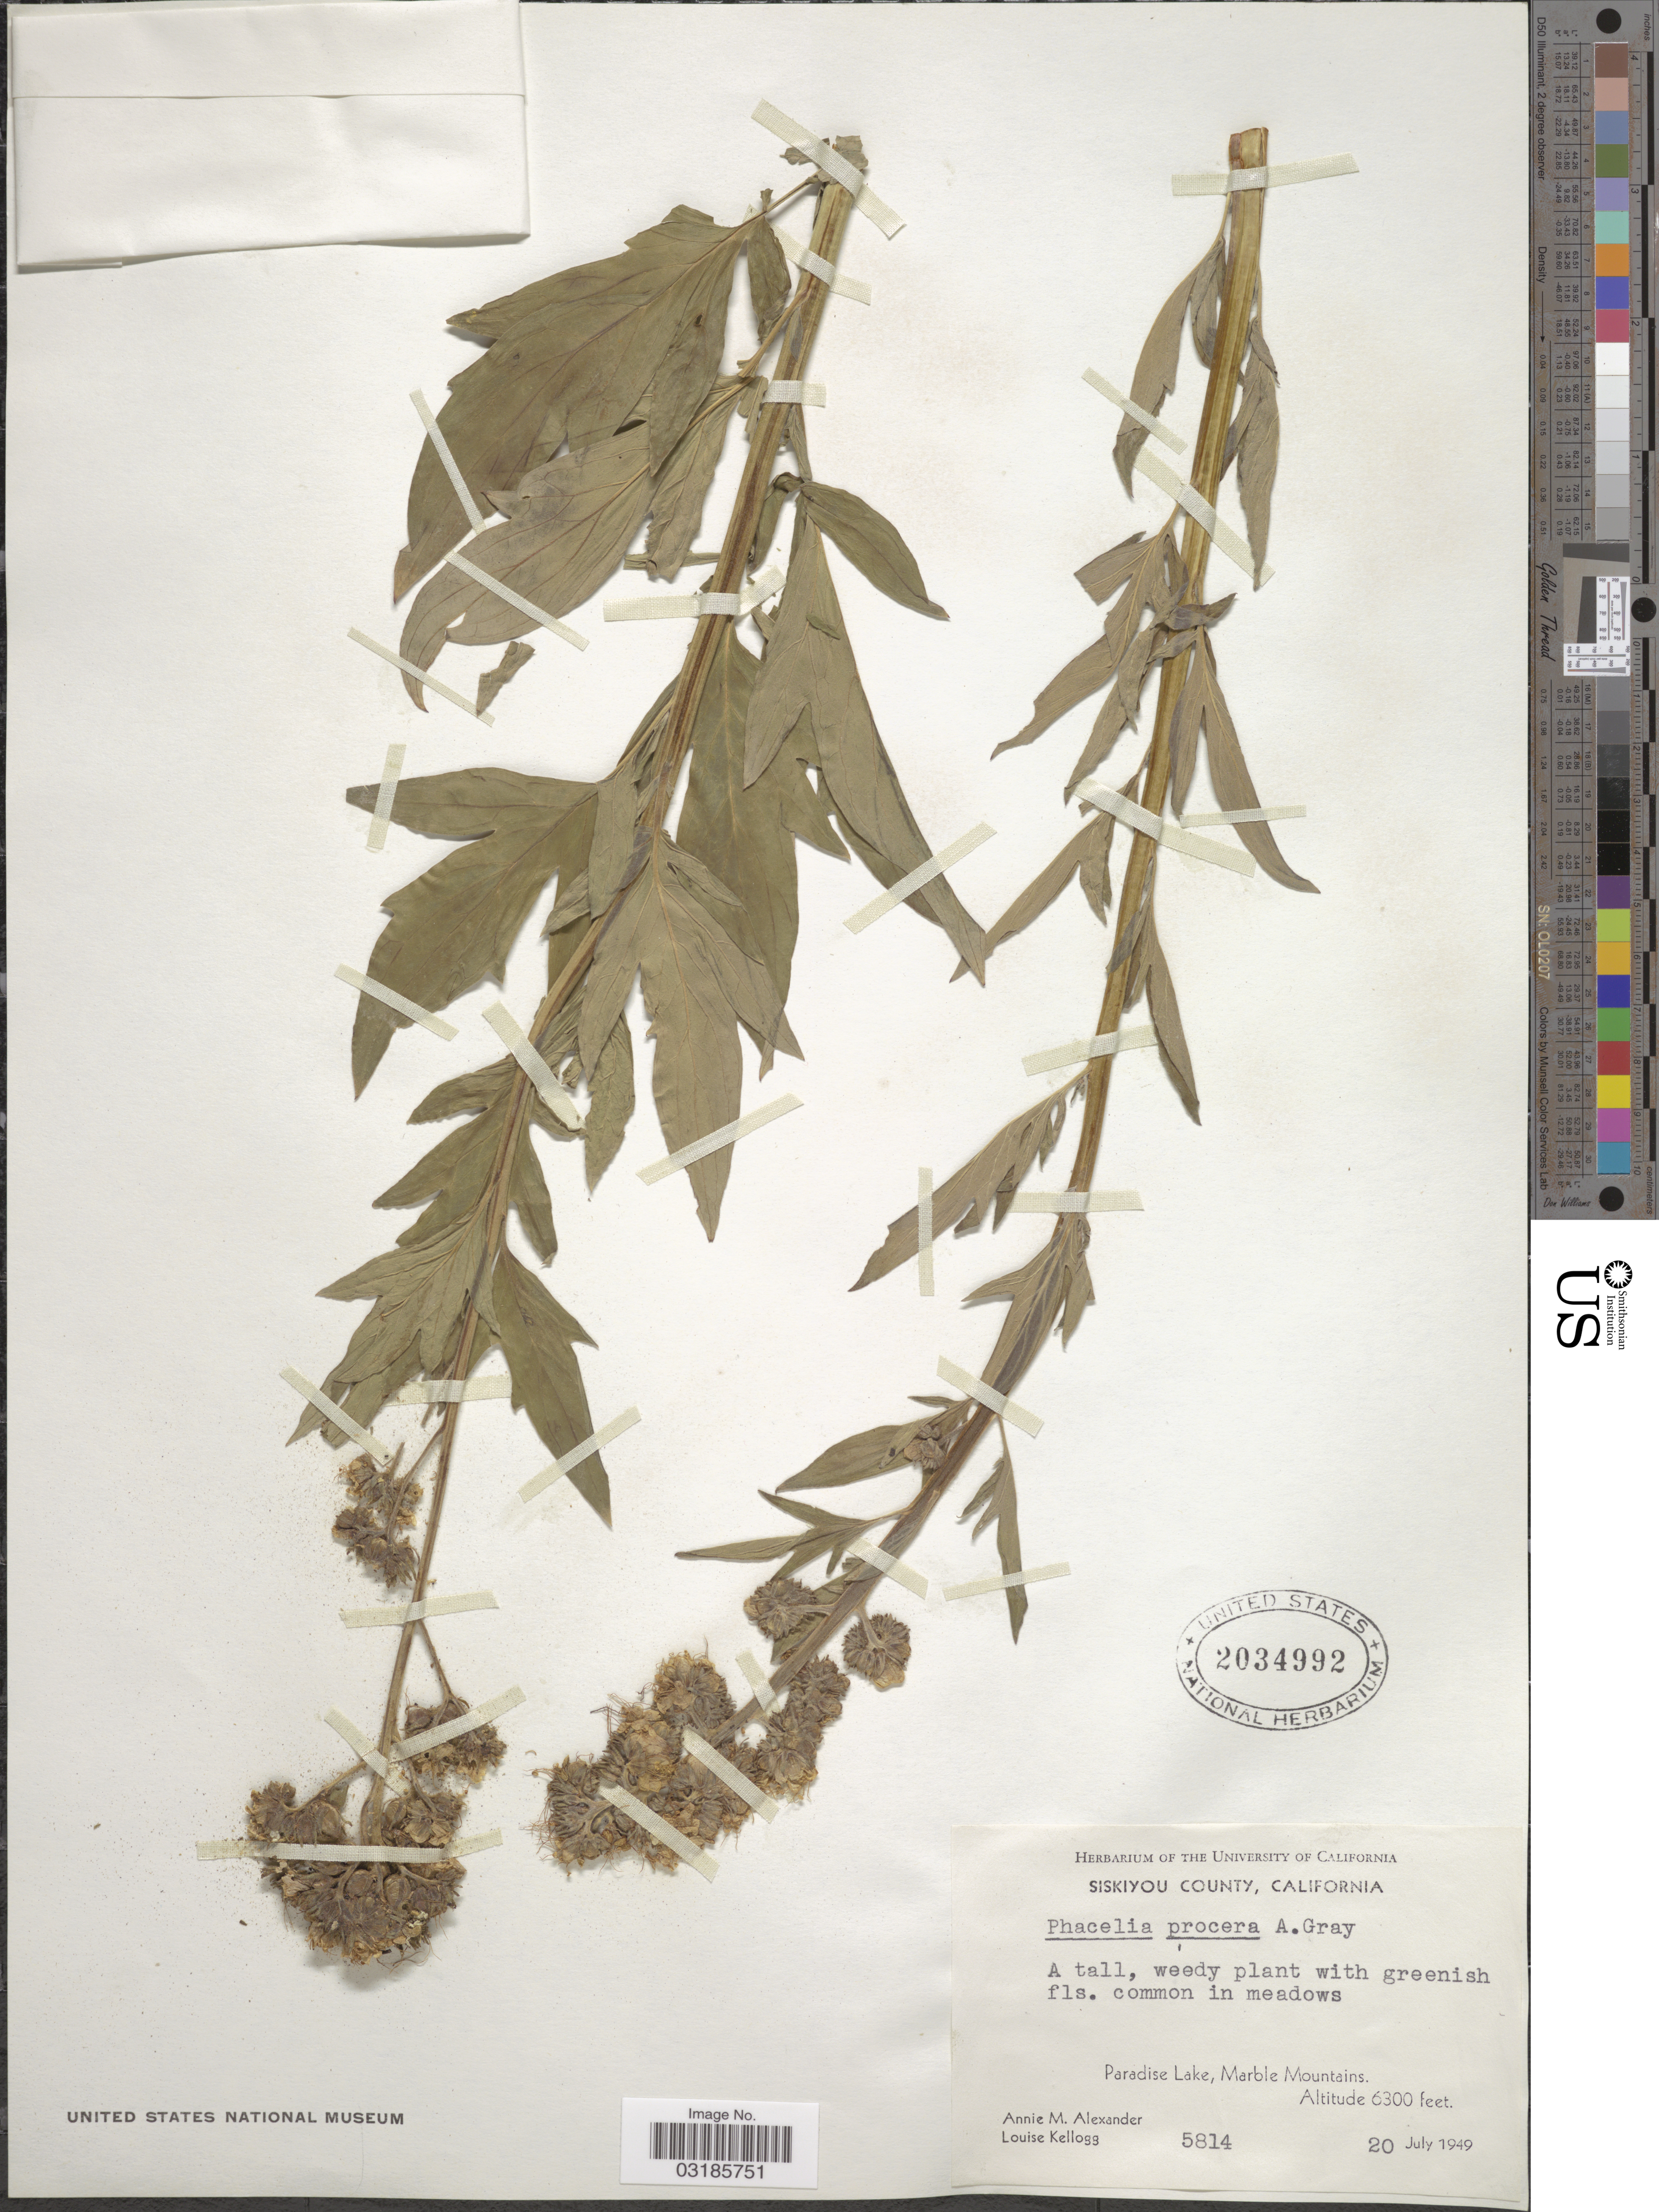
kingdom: Plantae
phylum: Tracheophyta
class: Magnoliopsida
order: Boraginales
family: Hydrophyllaceae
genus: Phacelia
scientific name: Phacelia procera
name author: A. Gray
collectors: A. M. Alexander & L. Kellogg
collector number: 5814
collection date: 1949-07-20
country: United States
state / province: California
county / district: Siskiyou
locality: Siskiyou County. Paradise Lake, Marble Mountains.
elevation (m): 1920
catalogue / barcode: US 2034992